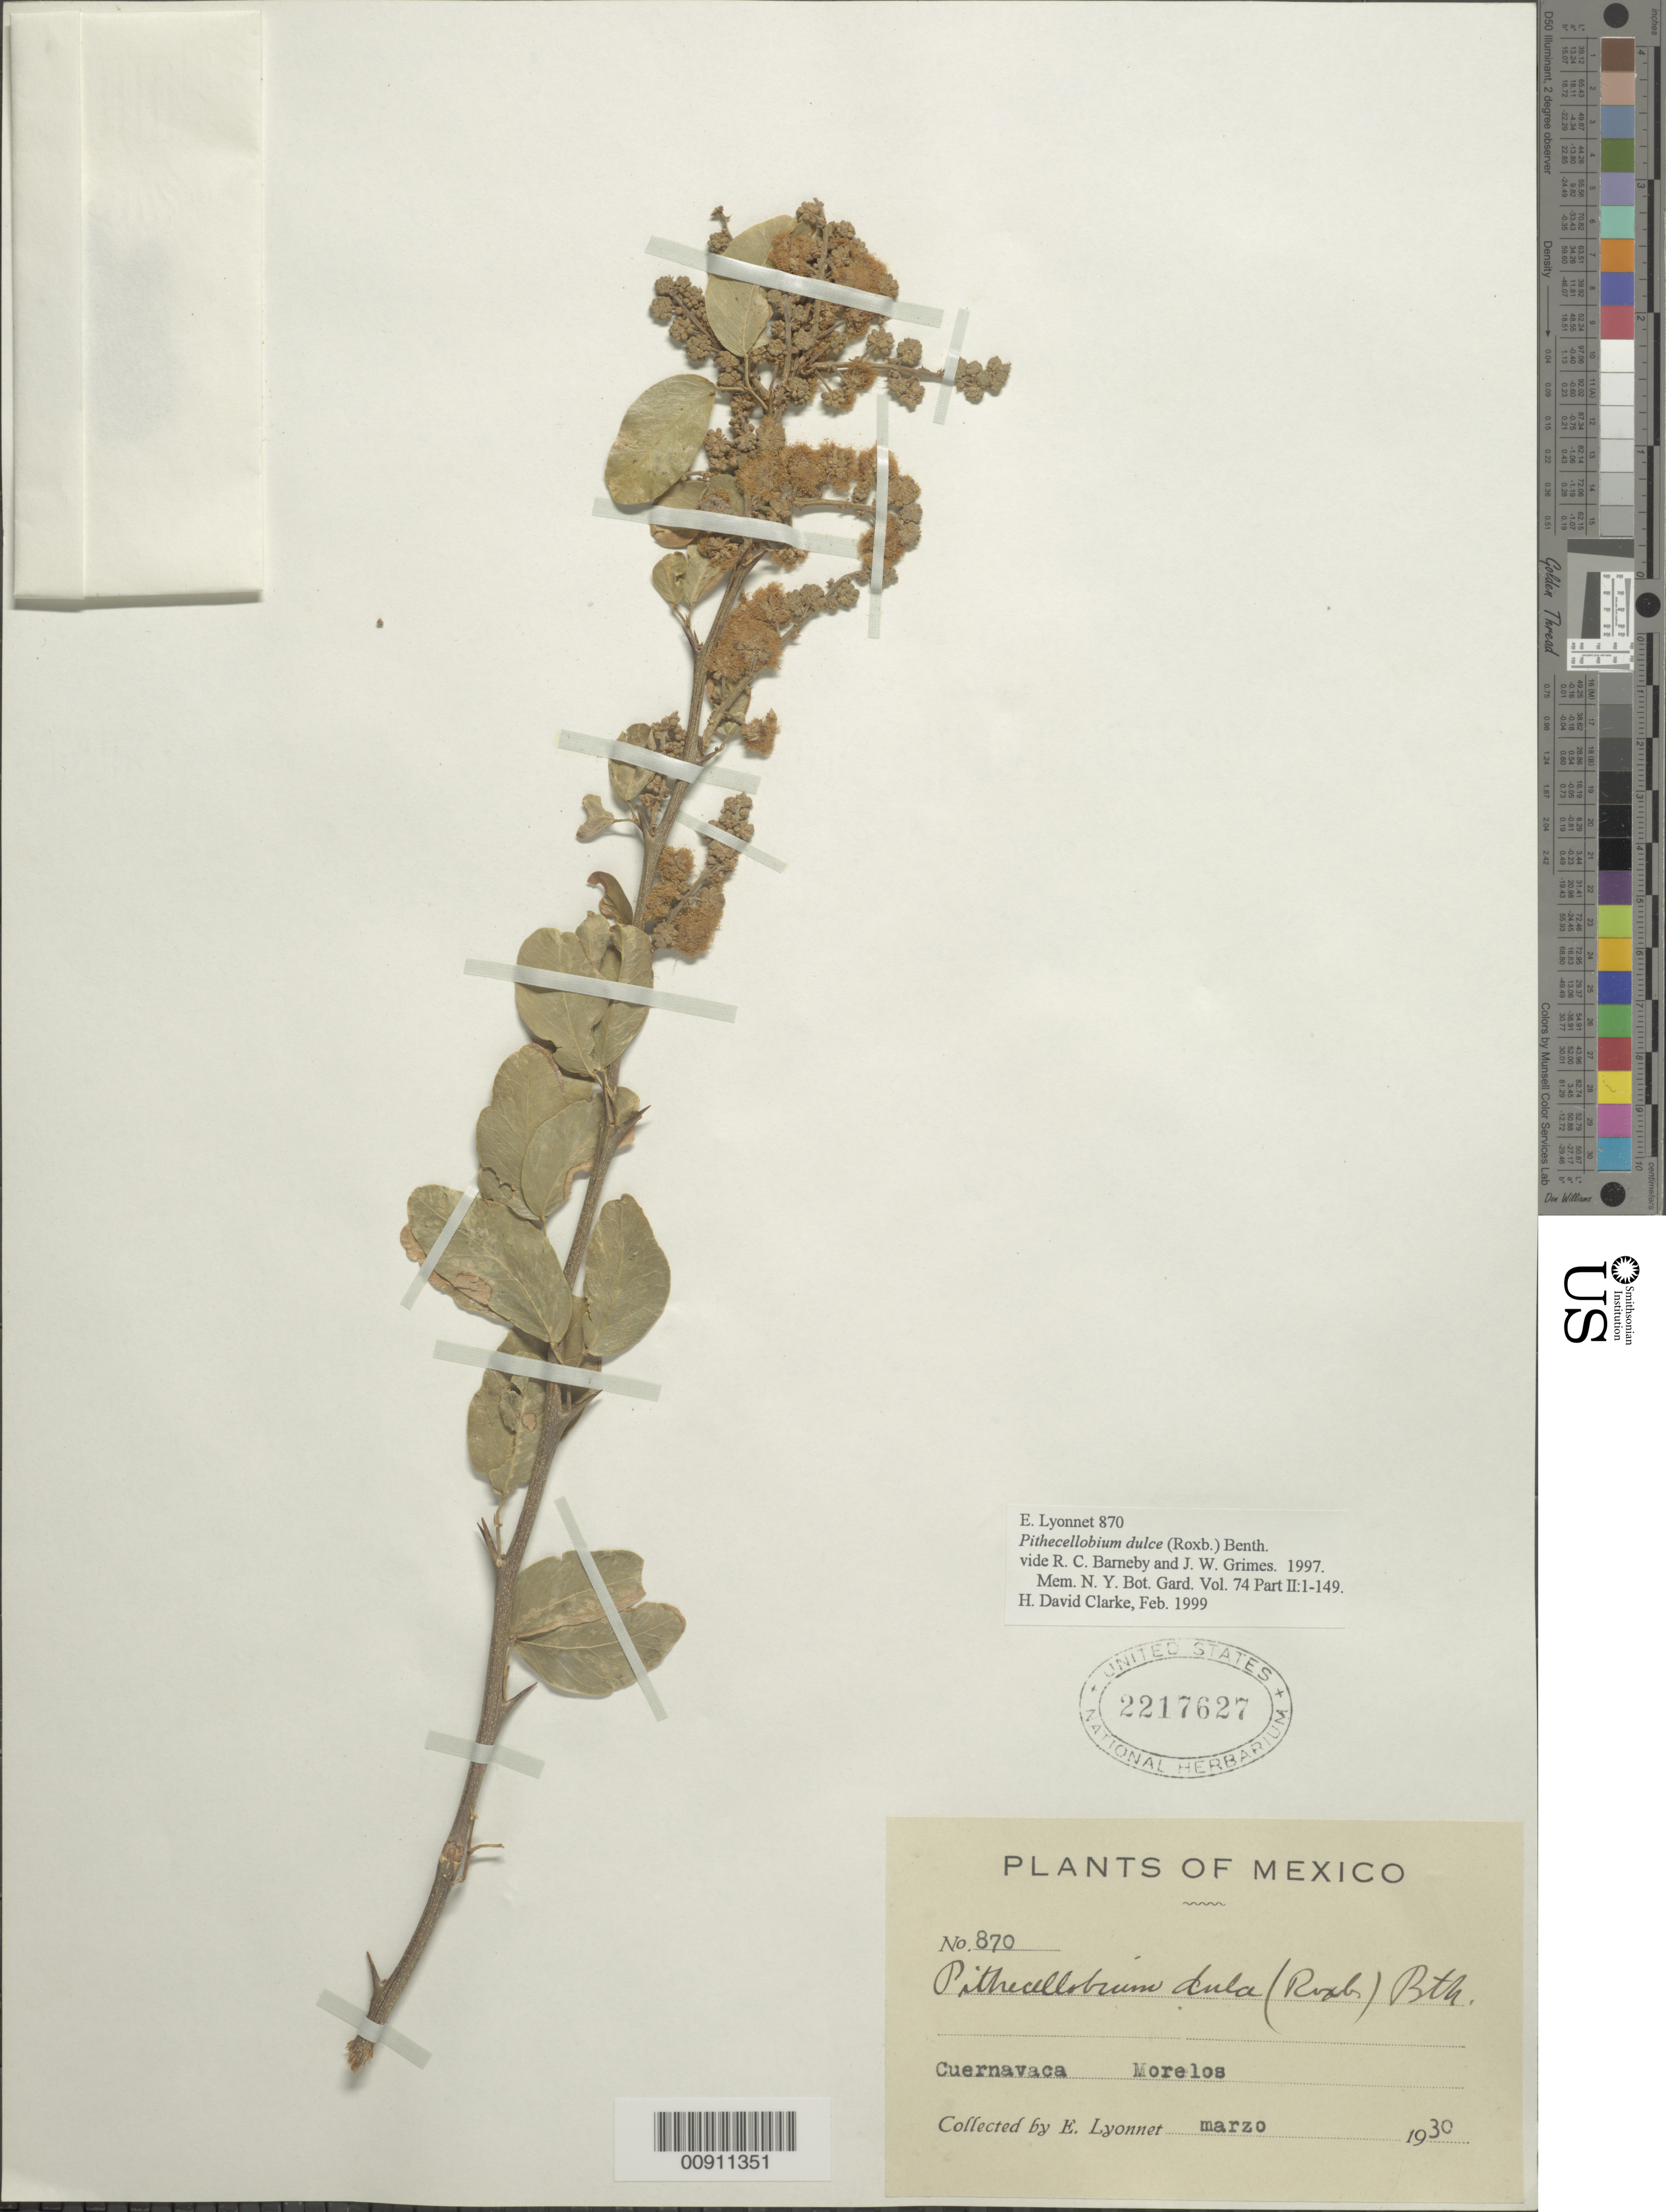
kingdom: Plantae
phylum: Tracheophyta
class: Magnoliopsida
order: Fabales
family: Fabaceae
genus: Pithecellobium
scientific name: Pithecellobium dulce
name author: (Roxb.) Benth.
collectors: Bro. E. Lyonnet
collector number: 870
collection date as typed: Mar 1930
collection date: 1930-03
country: Mexico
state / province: Morelos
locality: Cuernavaca, Morelos.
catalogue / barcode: US 2217627